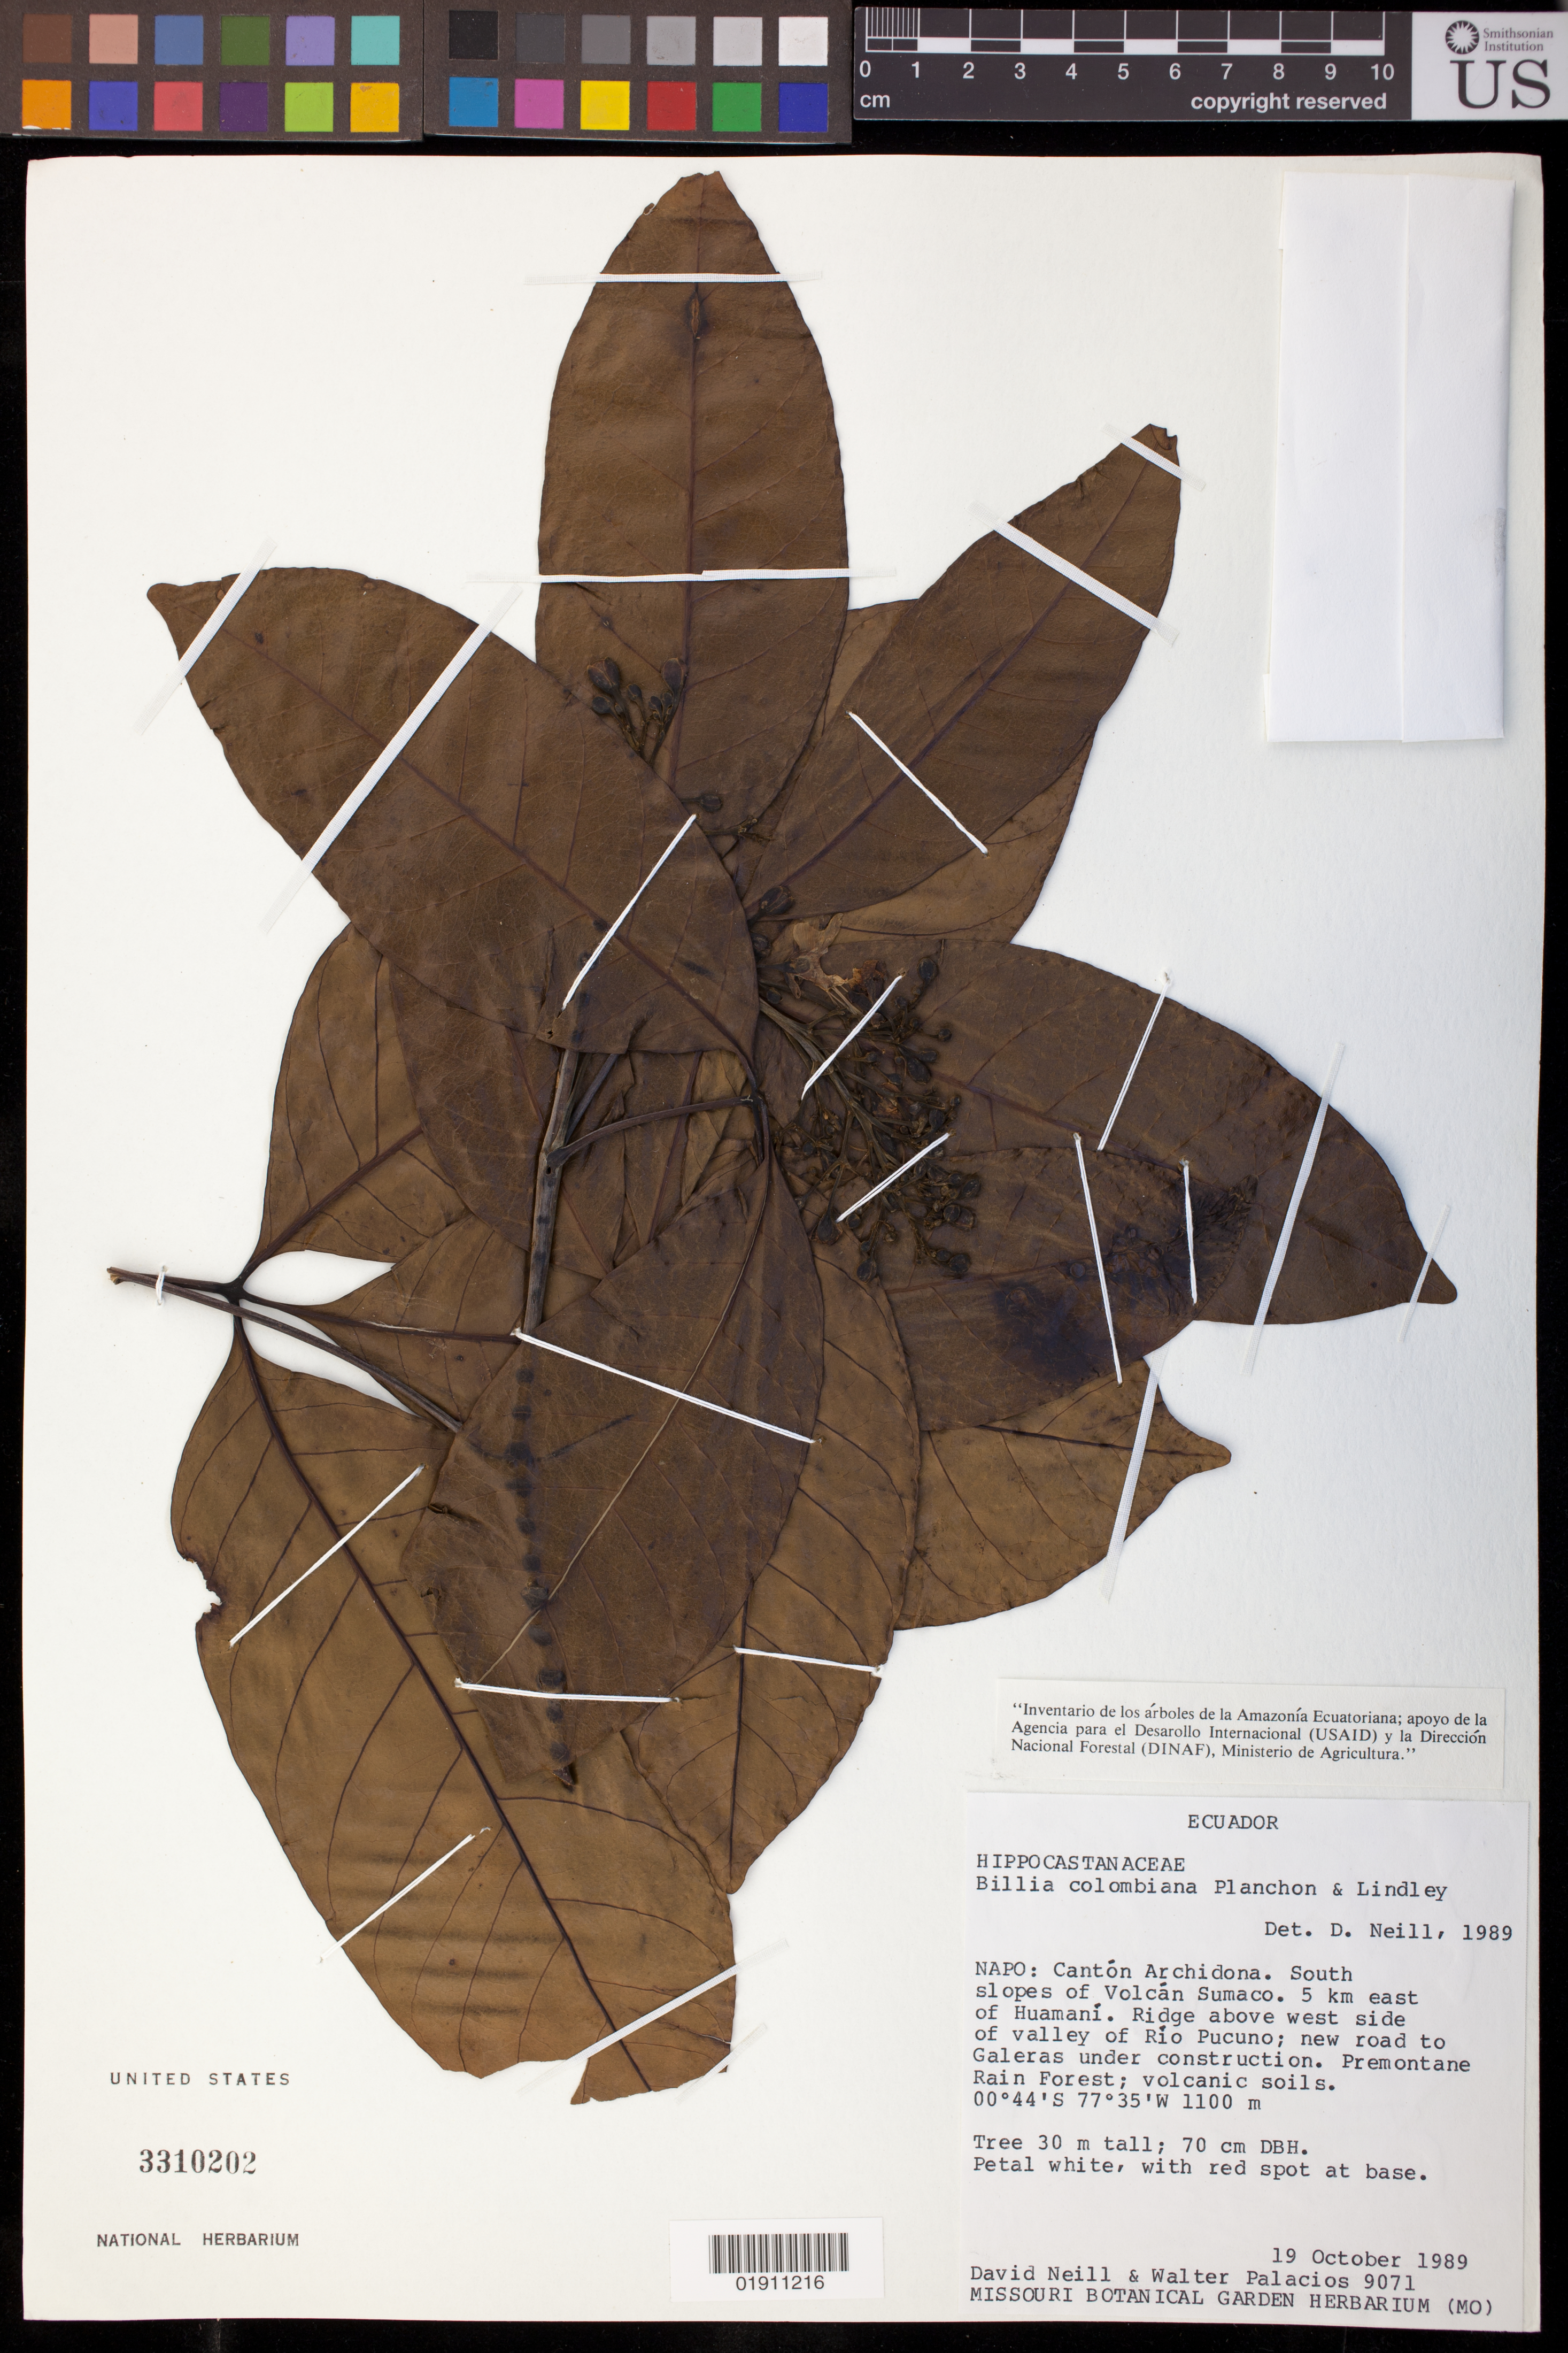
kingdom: Plantae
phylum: Tracheophyta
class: Magnoliopsida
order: Sapindales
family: Sapindaceae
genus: Billia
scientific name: Billia rosea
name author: (Planch. & Linden) C. Ulloa & P.M. Jørg.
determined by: Acevedo-Rodríguez, P., (BOT), Smithsonian Institution - National Museum of Natural History (UNITED STATES)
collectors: D. Neill & W. Palacios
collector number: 9071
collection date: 1989-10-19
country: Ecuador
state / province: Napo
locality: Canton Archidona. South slopes of Volcan Sumaco. 5 km east of Huamani. Ridge above west side of valley of Rio Pucuno; new road to Galeras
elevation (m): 1100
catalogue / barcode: US 3310202